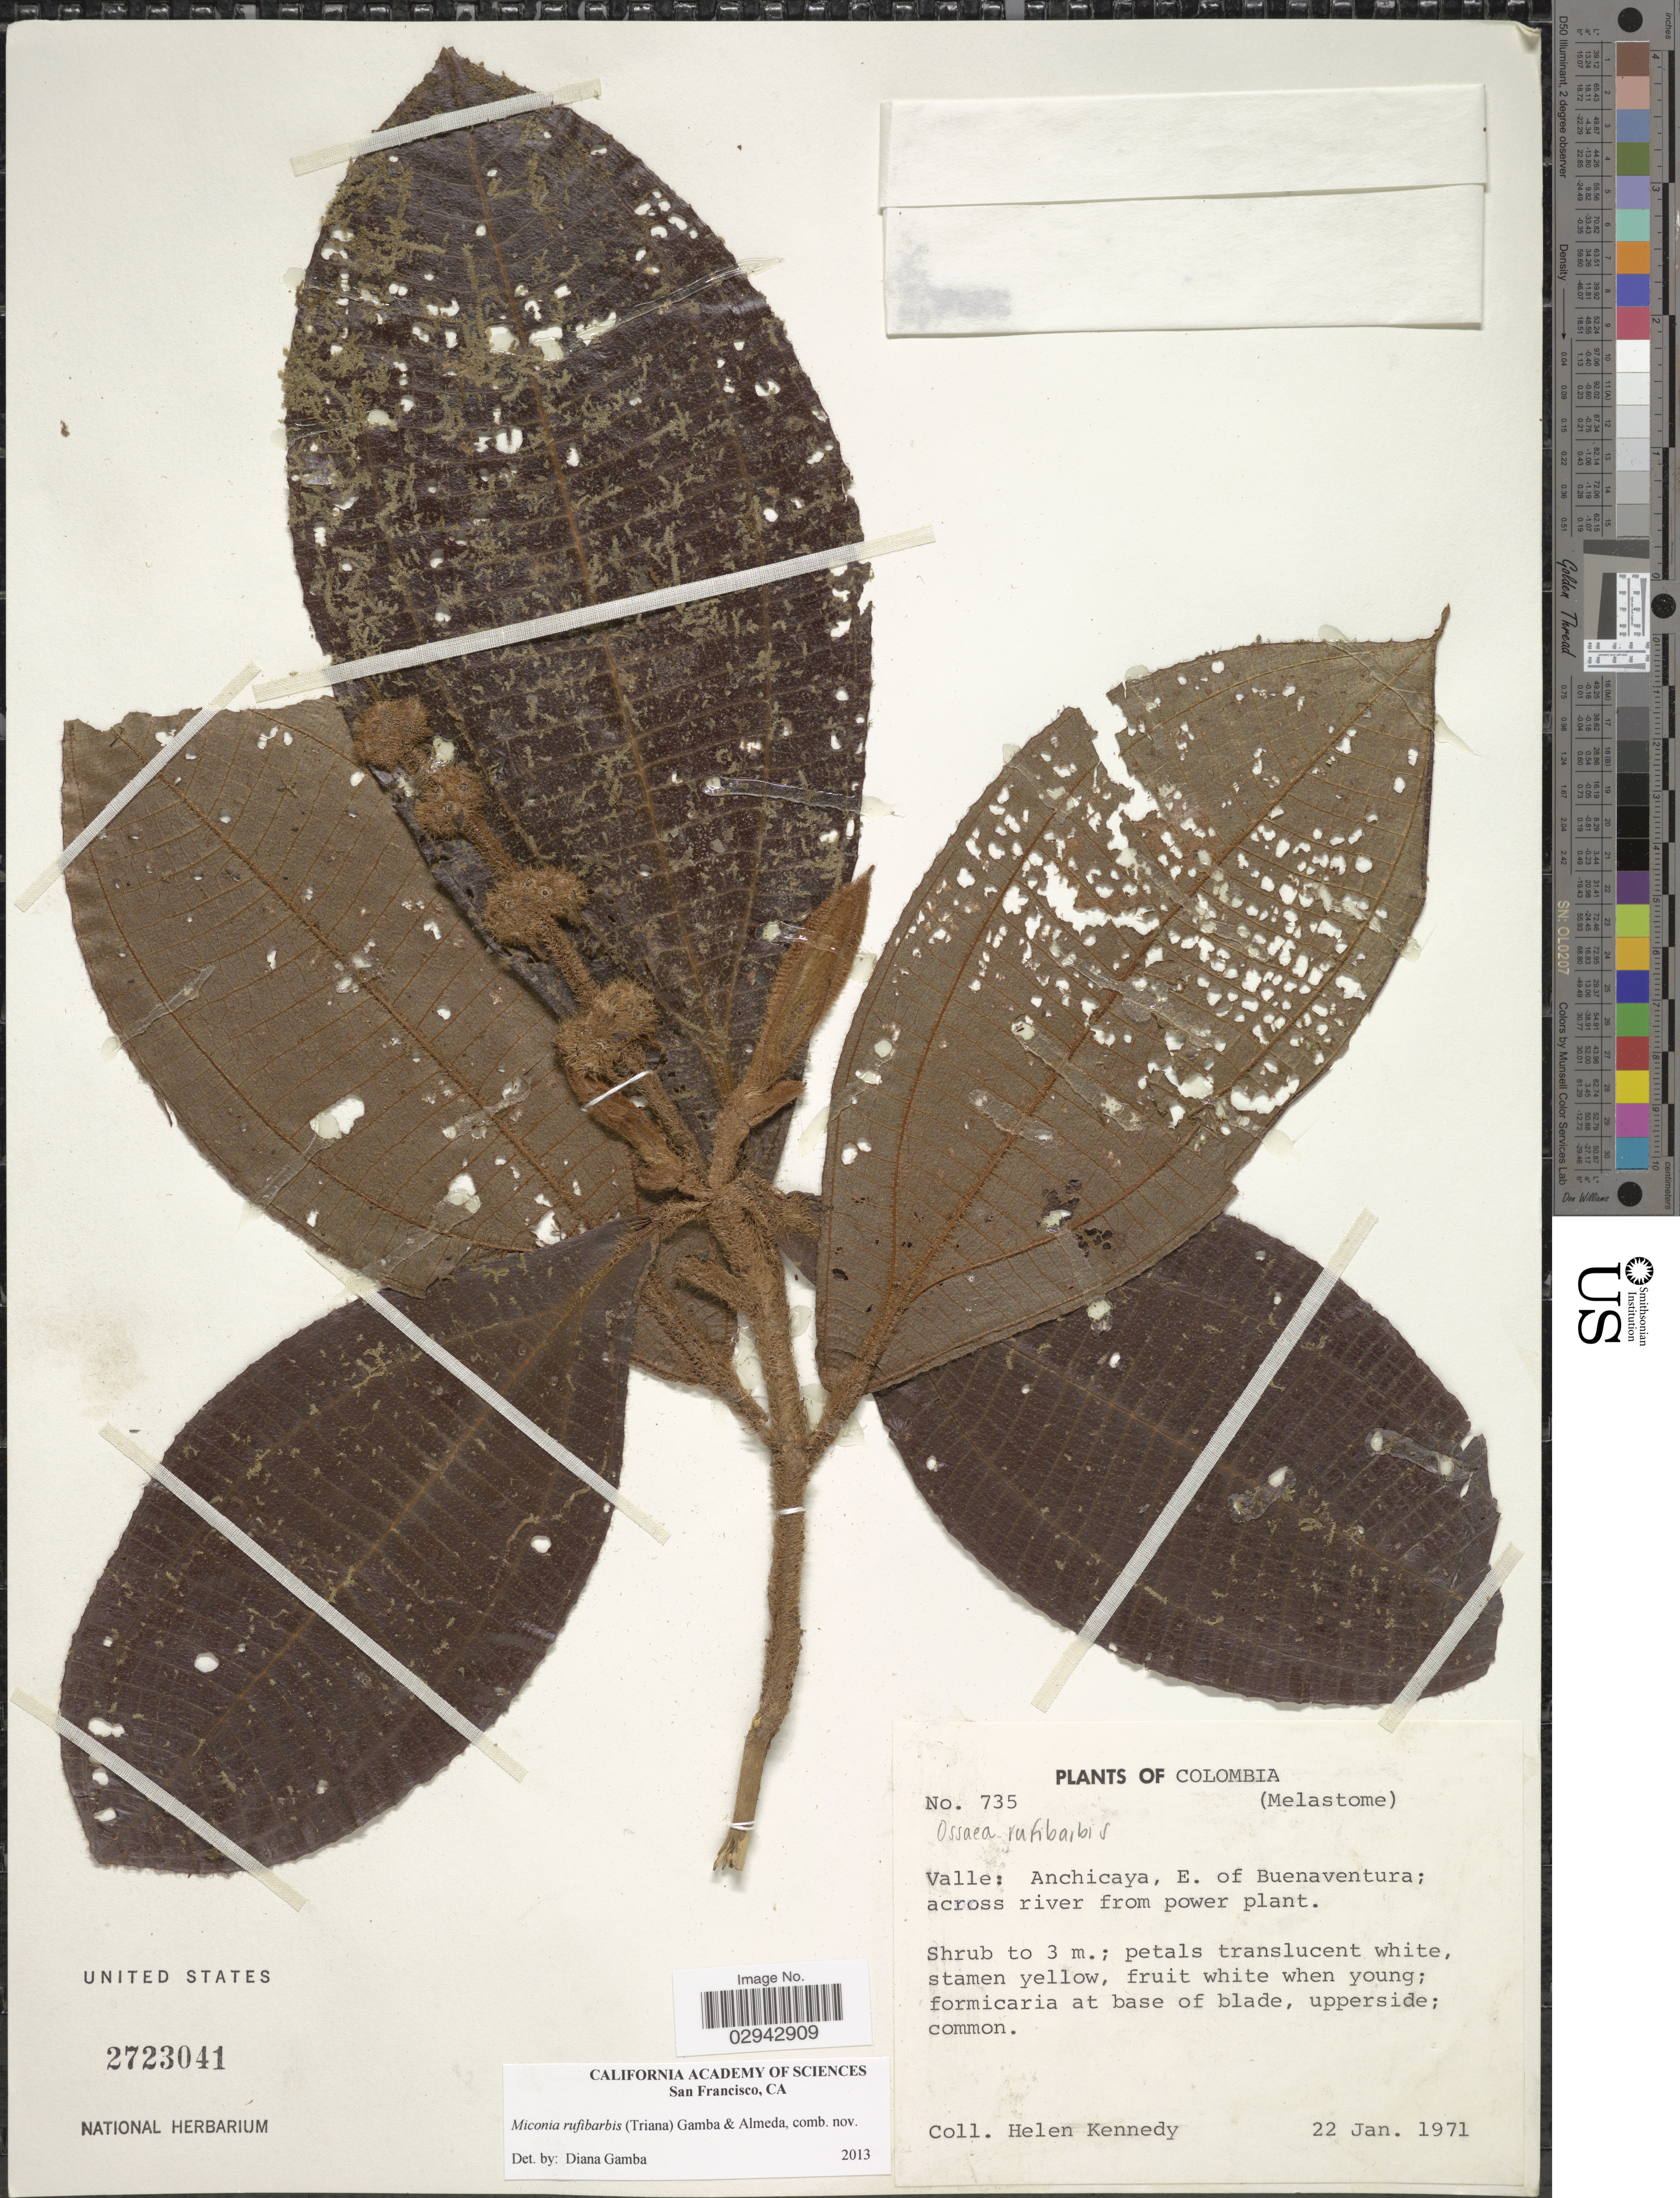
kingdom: Plantae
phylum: Tracheophyta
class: Magnoliopsida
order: Myrtales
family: Melastomataceae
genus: Miconia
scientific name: Miconia rufibarbis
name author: (Triana) Gamba & Almeda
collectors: H. Kennedy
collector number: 735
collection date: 1971-01-22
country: Colombia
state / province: Valle del Cauca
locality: Valle: Anchicaya, E. of Buenaventura.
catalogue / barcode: US 2723041